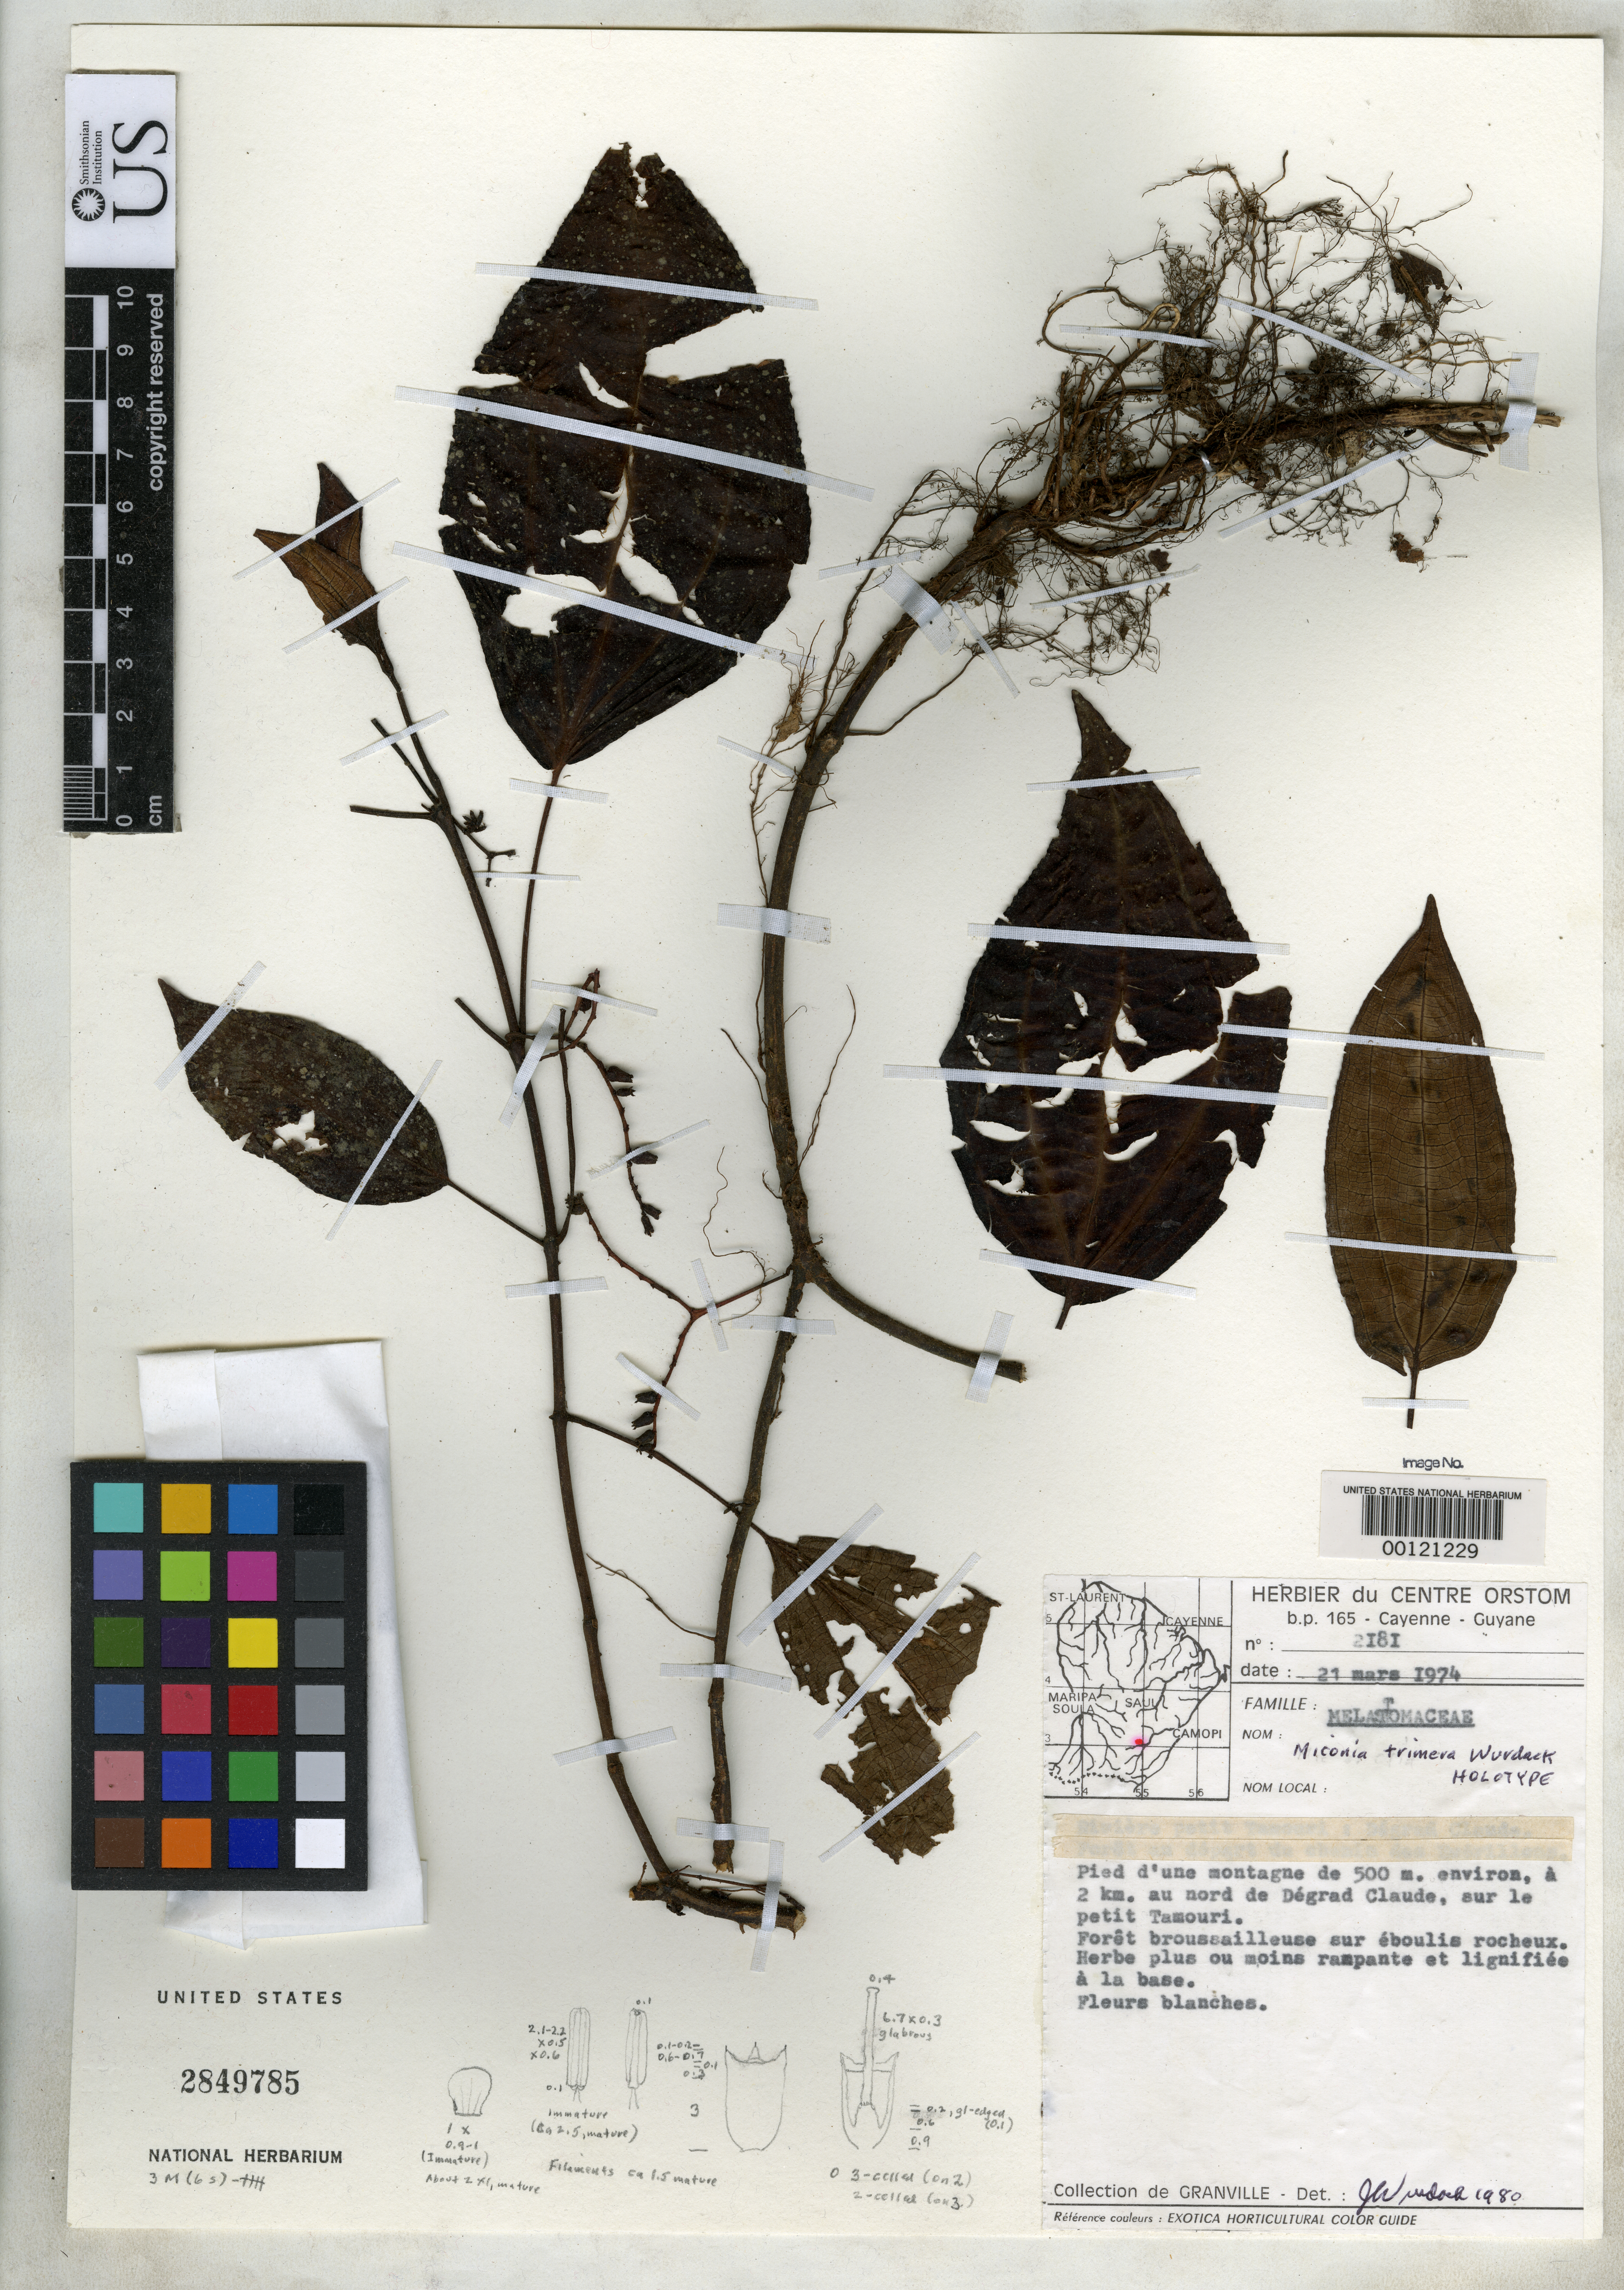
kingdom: Plantae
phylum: Tracheophyta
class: Magnoliopsida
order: Myrtales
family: Melastomataceae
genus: Miconia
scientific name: Miconia trimera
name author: Wurdack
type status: Holotype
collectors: J.-J. de Granville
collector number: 2181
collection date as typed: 21 Mar 1974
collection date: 1974-03-21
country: French Guiana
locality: North of Degrad Claude.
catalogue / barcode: US 2849785